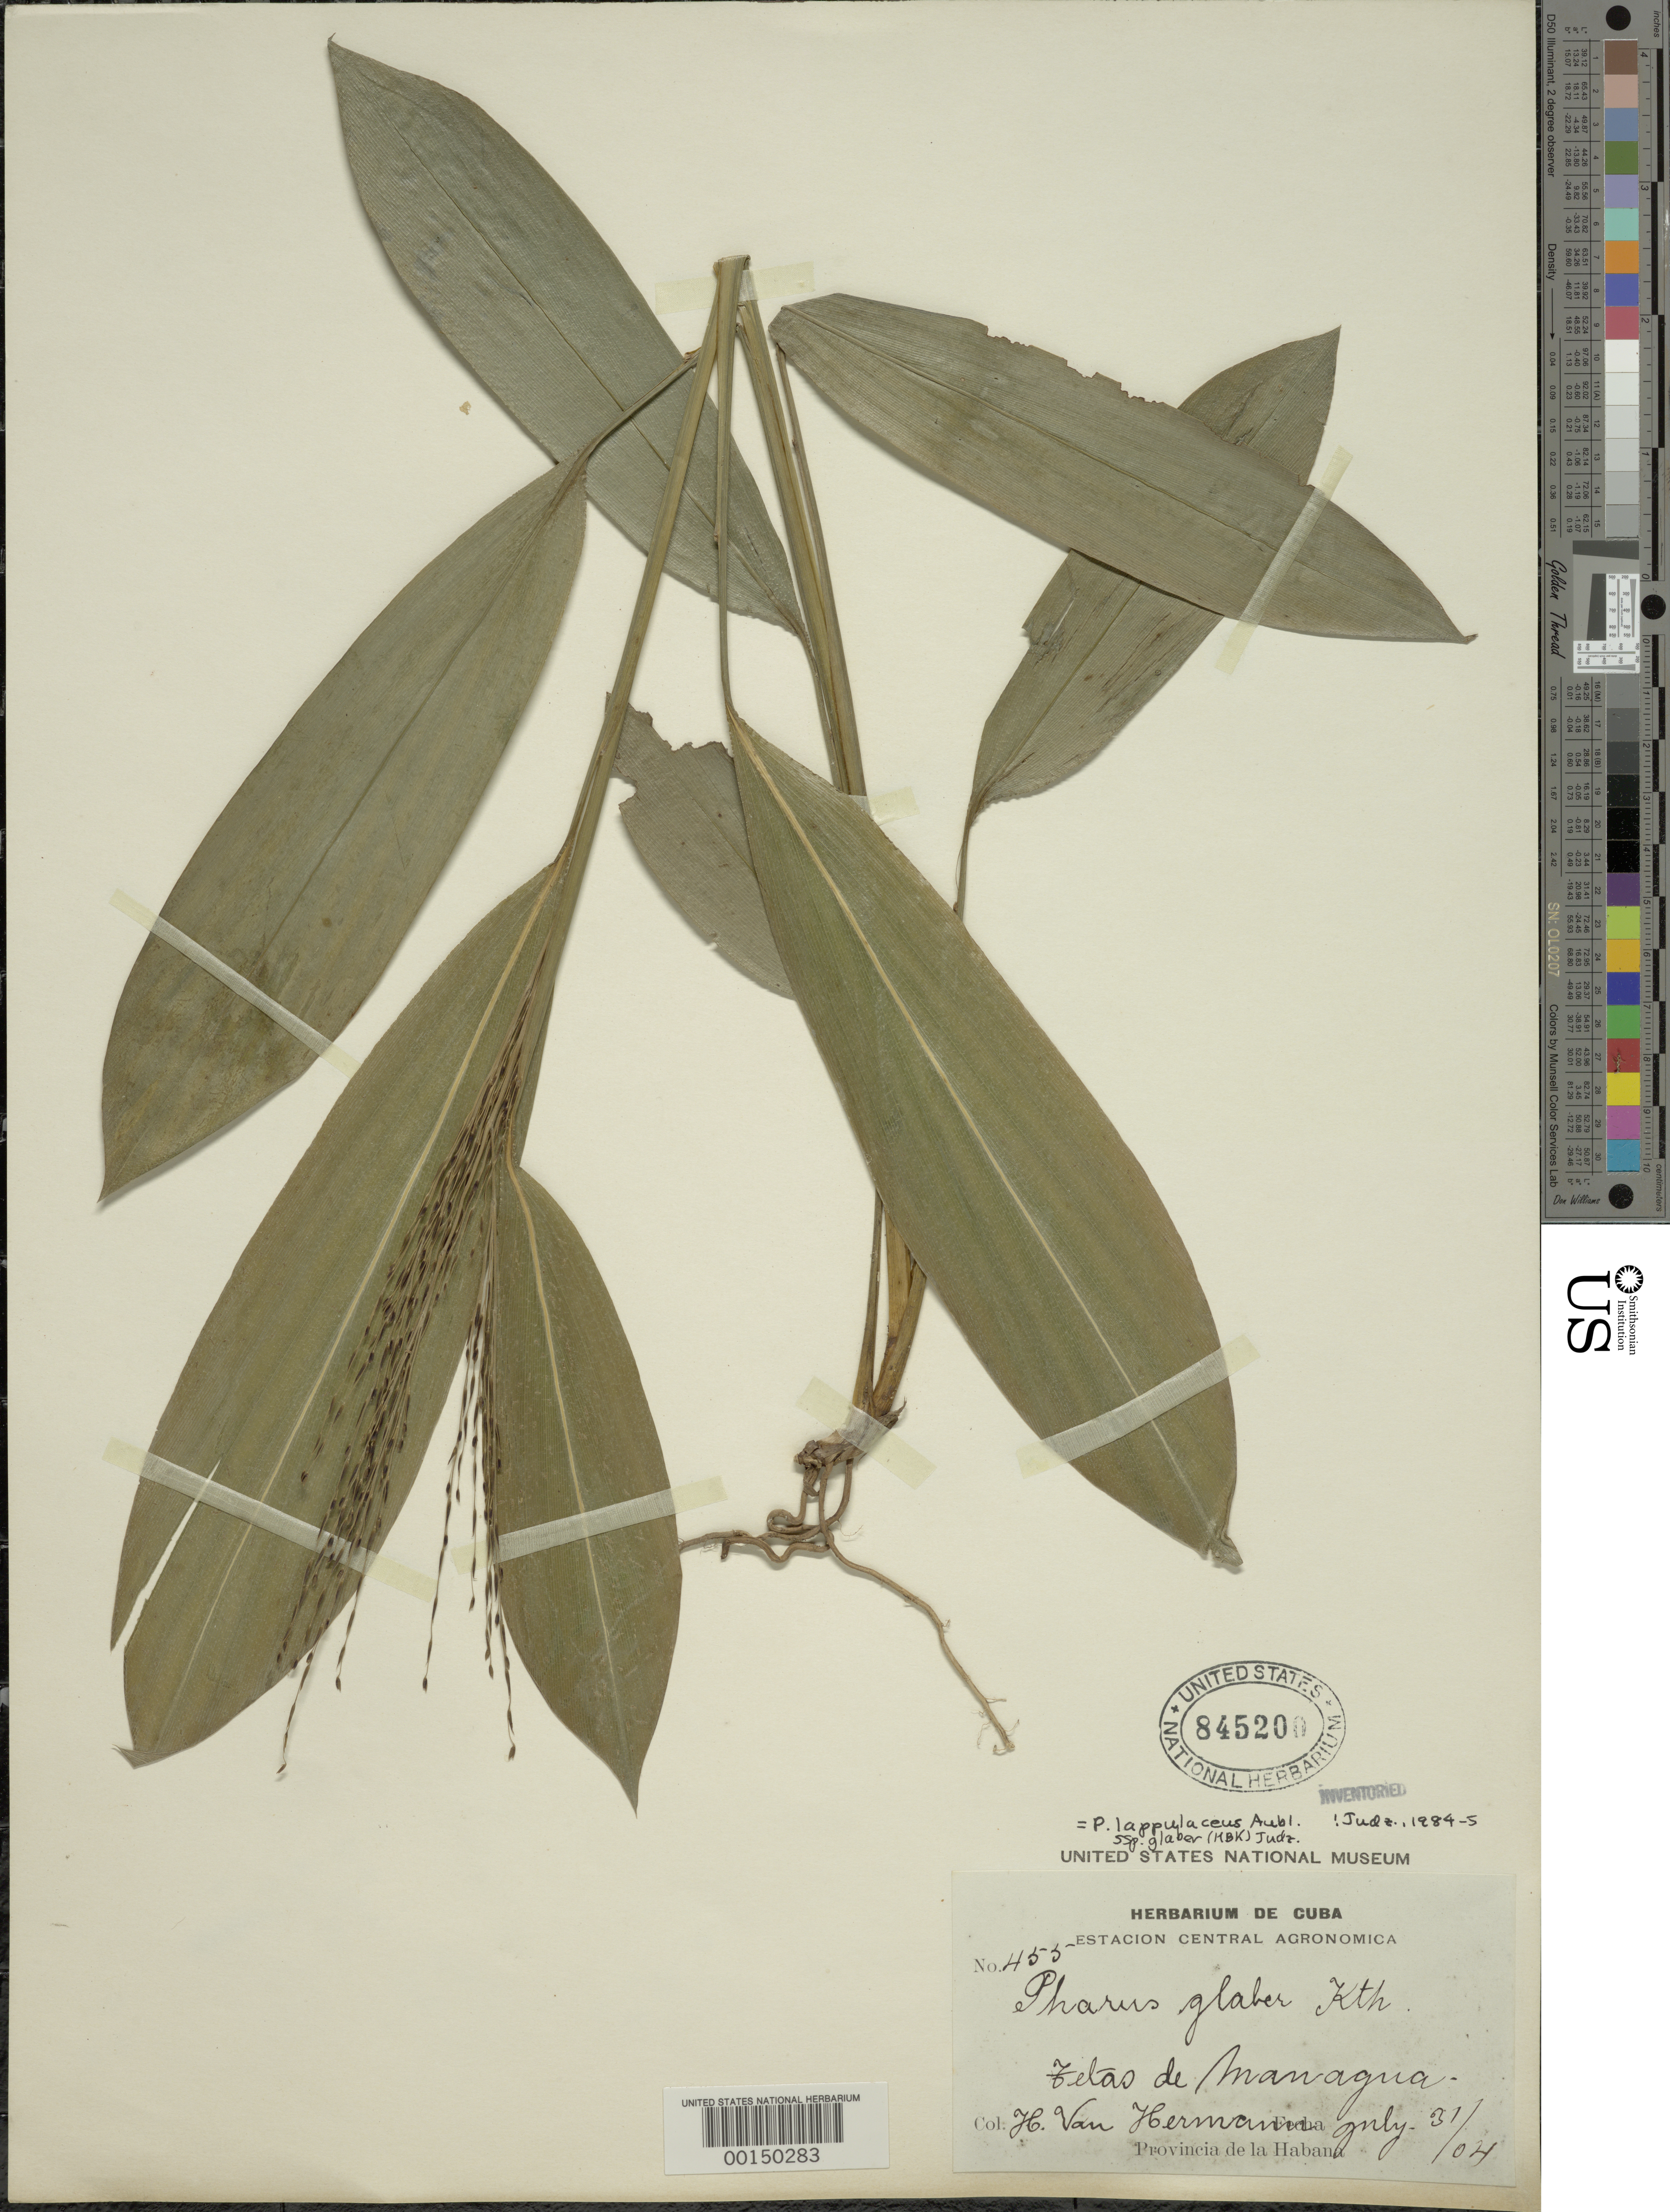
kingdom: Plantae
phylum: Tracheophyta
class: Liliopsida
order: Poales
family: Poaceae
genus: Pharus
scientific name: Pharus lappulaceus subsp. lappulaceus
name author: Aubl.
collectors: H. A. Van Hermann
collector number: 455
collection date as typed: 31 Jul 1904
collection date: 1904-07-31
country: Cuba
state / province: La Habana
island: Greater Antilles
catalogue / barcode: US 845200